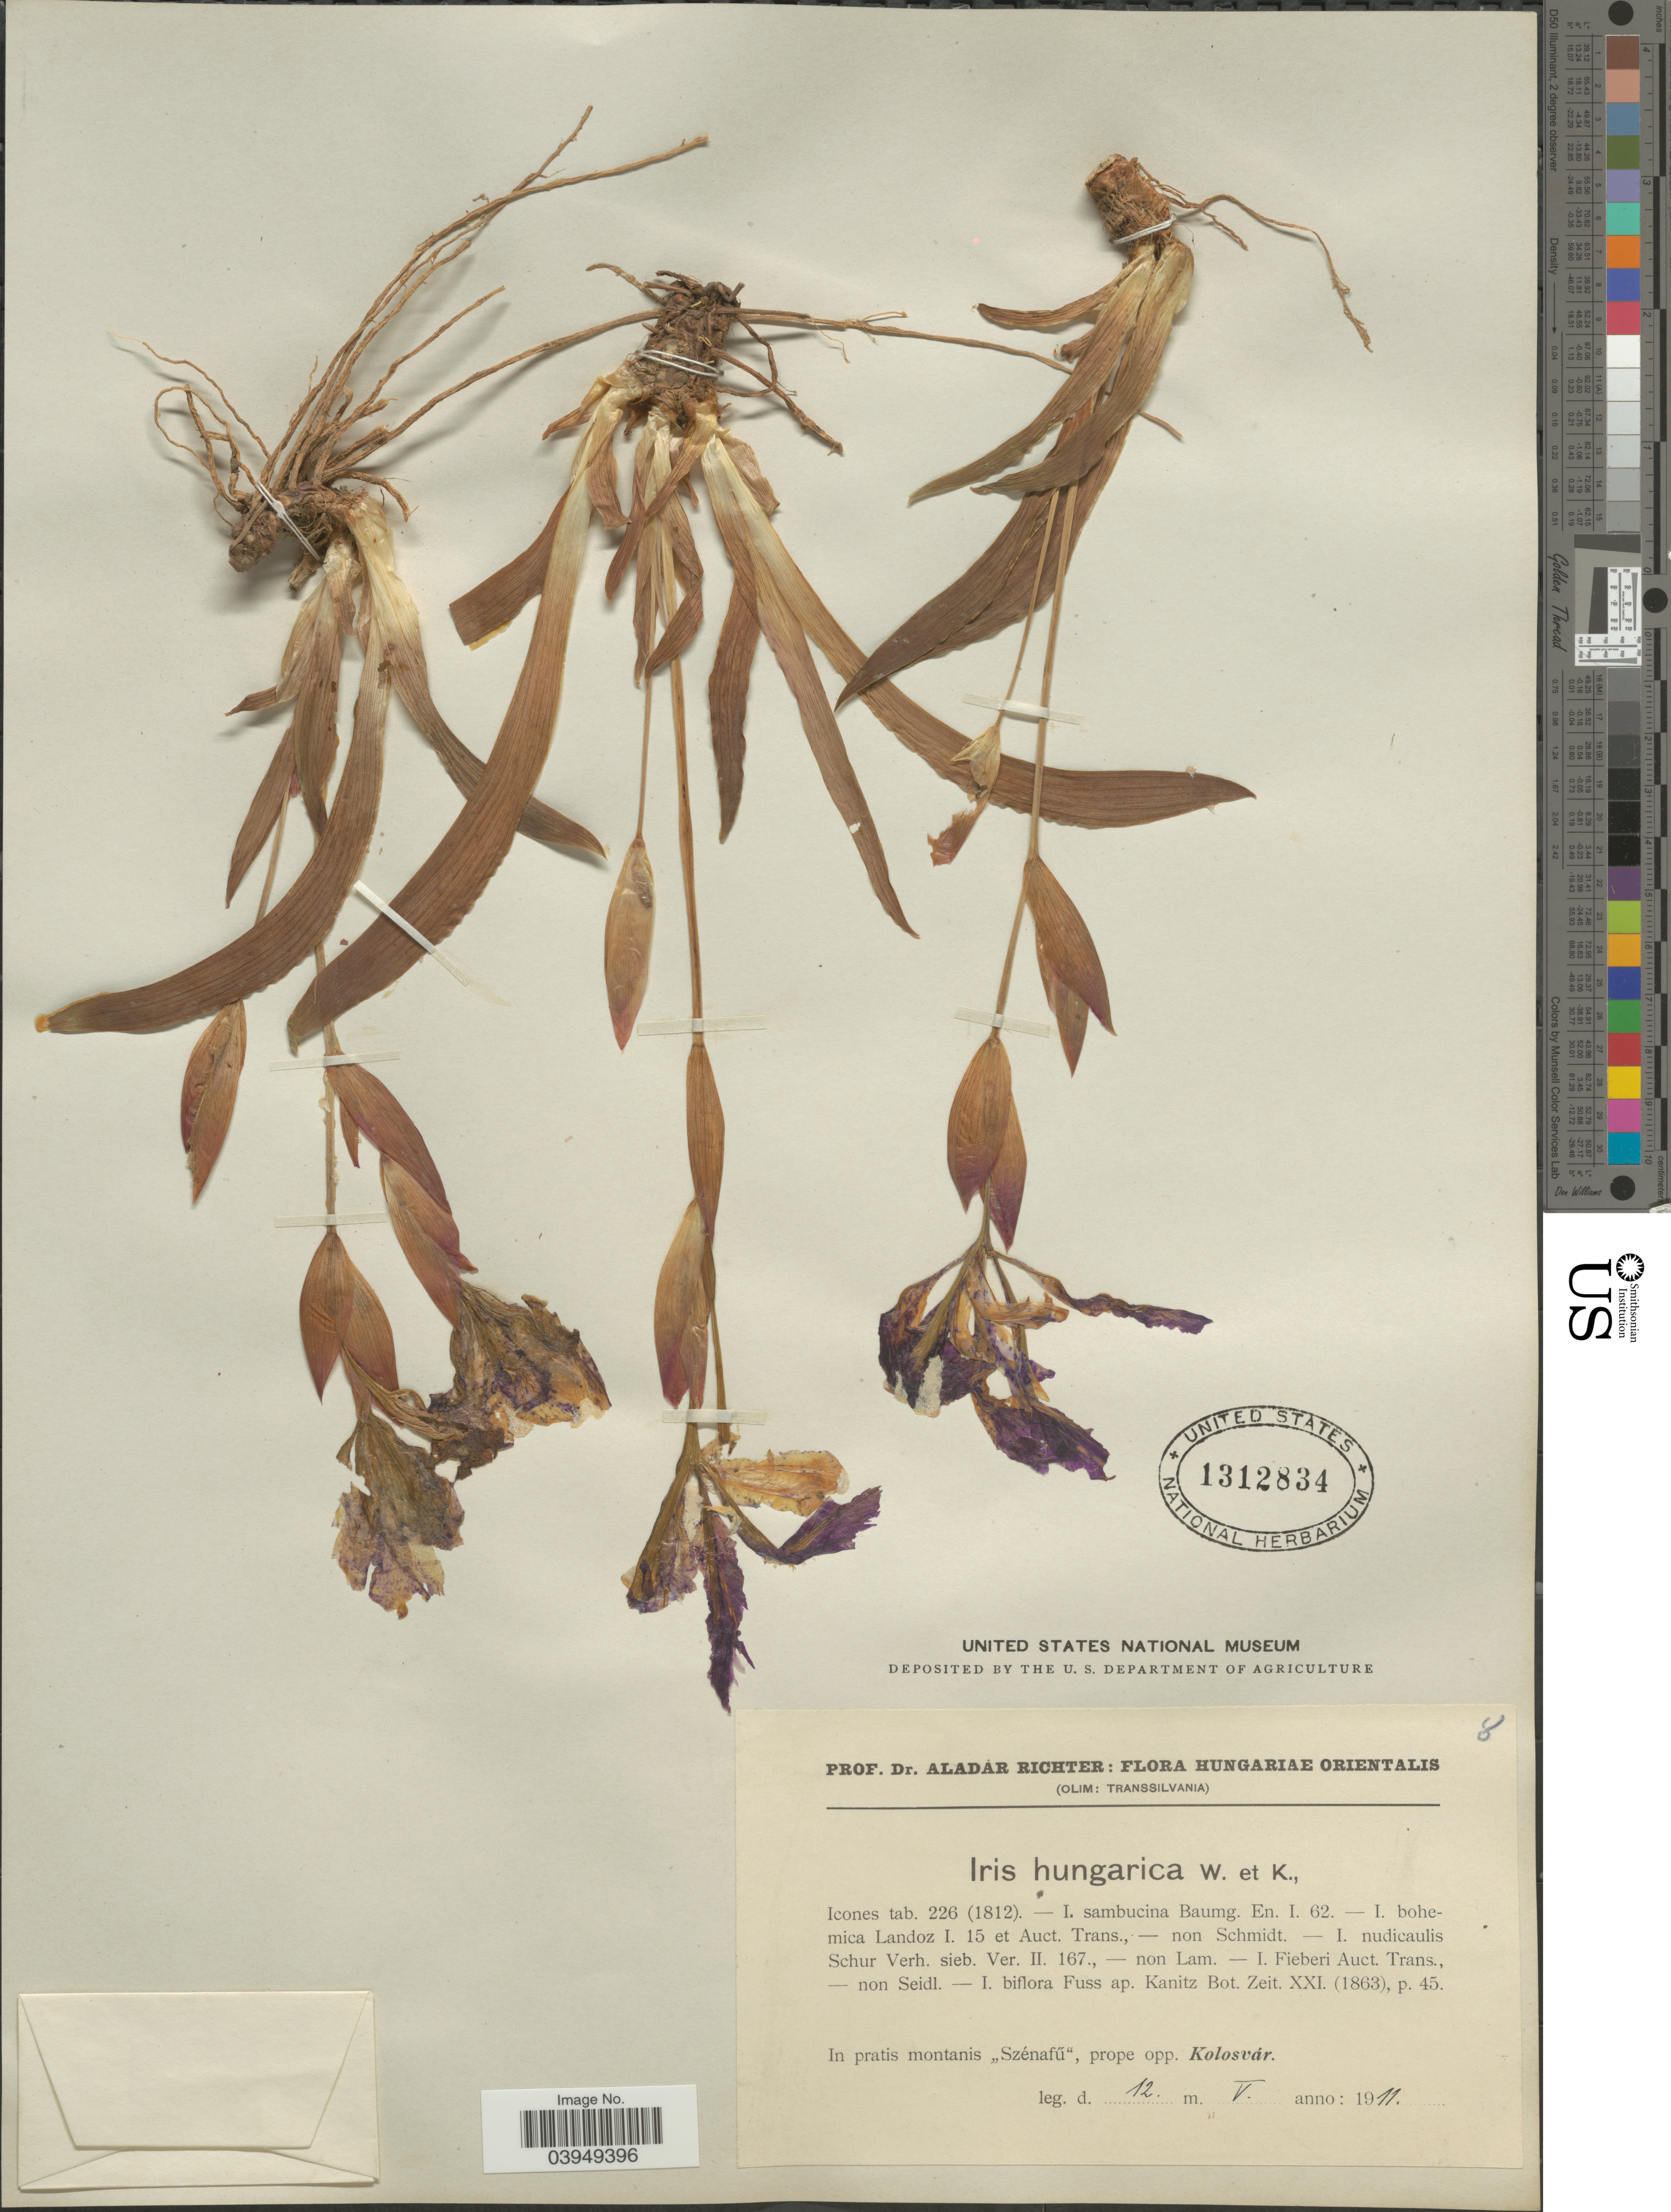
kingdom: Plantae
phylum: Tracheophyta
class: Liliopsida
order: Asparagales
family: Iridaceae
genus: Iris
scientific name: Iris hungarica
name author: Waldst. & Kit.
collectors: A. Richter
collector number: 8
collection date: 1911-05-12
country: Hungary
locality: Hungariae Orientalis. In pratis montanis "Szénafű", prope opp. Kolosvár.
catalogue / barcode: US 1312834